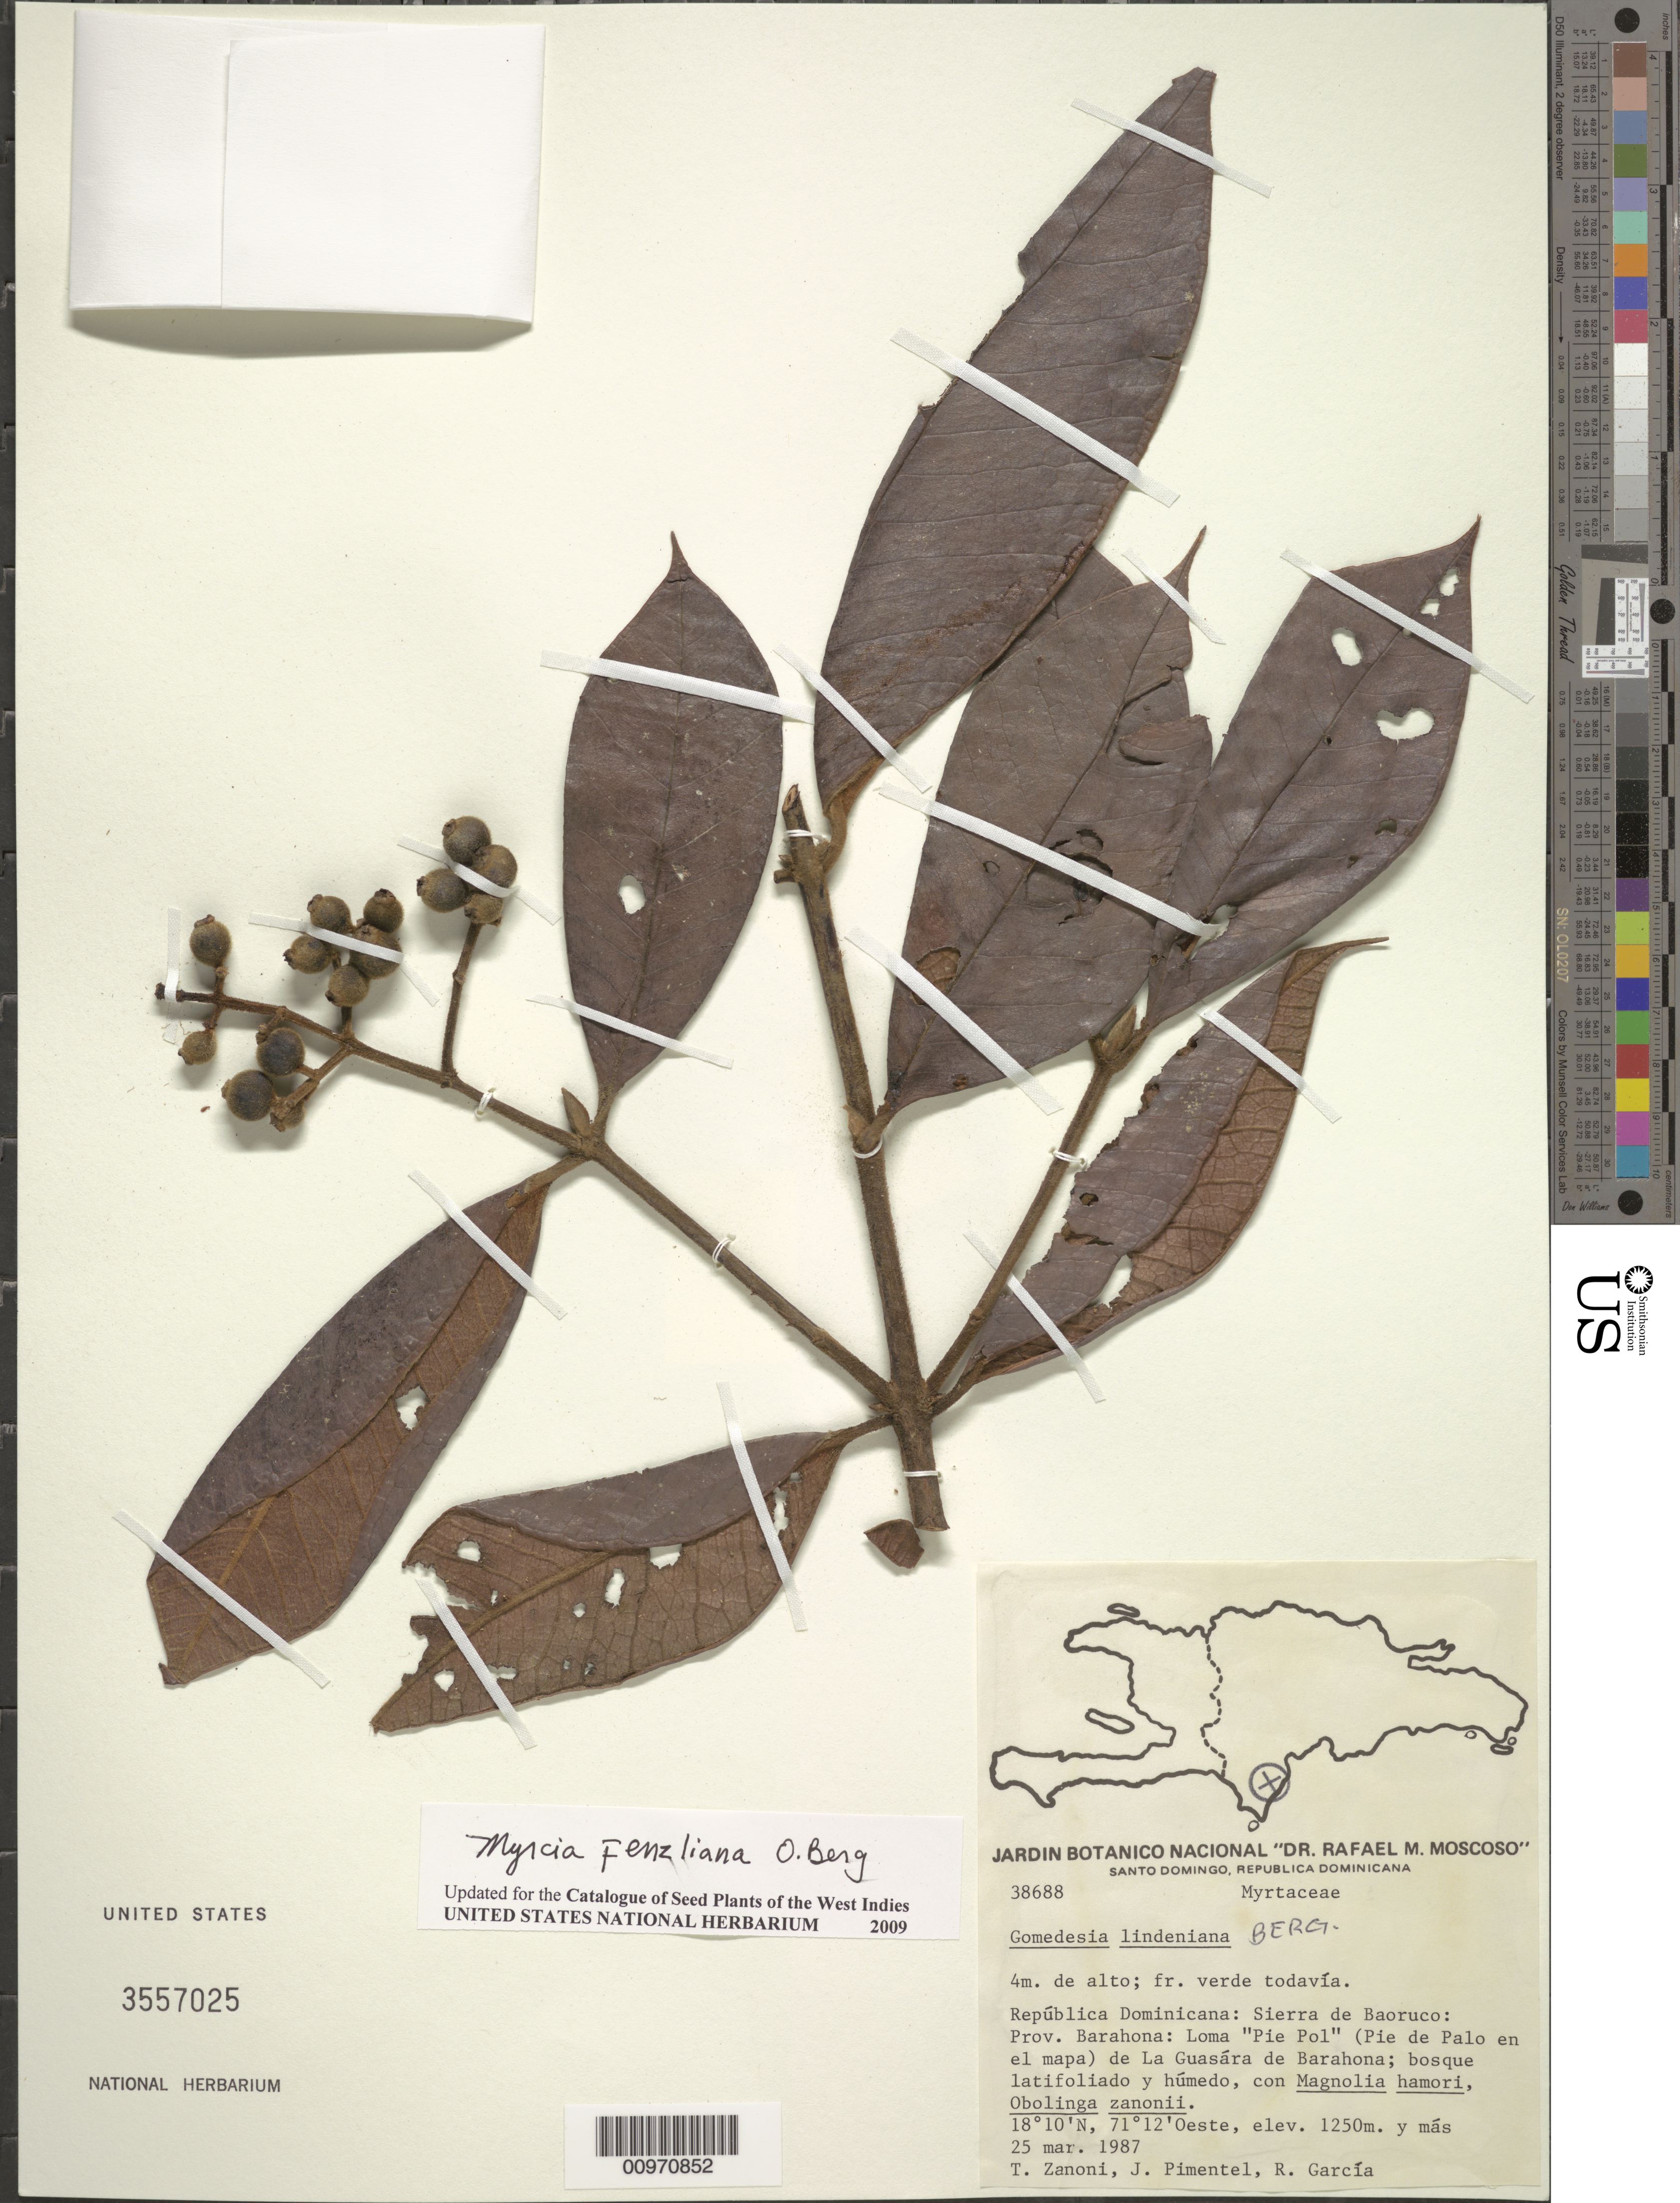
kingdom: Plantae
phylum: Tracheophyta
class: Magnoliopsida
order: Myrtales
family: Myrtaceae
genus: Myrcia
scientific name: Myrcia fenzliana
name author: O. Berg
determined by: Acevedo-Rodríguez, P., (BOT), Smithsonian Institution - National Museum of Natural History (UNITED STATES)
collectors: T. A. Zanoni, J. Pimentel & R. G. García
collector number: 38688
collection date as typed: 25 Mar 1987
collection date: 1987-03-25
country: Dominican Republic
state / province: Barahona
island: Hispaniola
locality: Sierra de Baoruco, Loma "Pie Pol" (Pie de Palo en el mapa) de La Guasára de Barahona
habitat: Bosque latifoliado y húmedo, con Magnolia hamori, Obolinga zanonii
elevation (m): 1250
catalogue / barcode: US 3557025